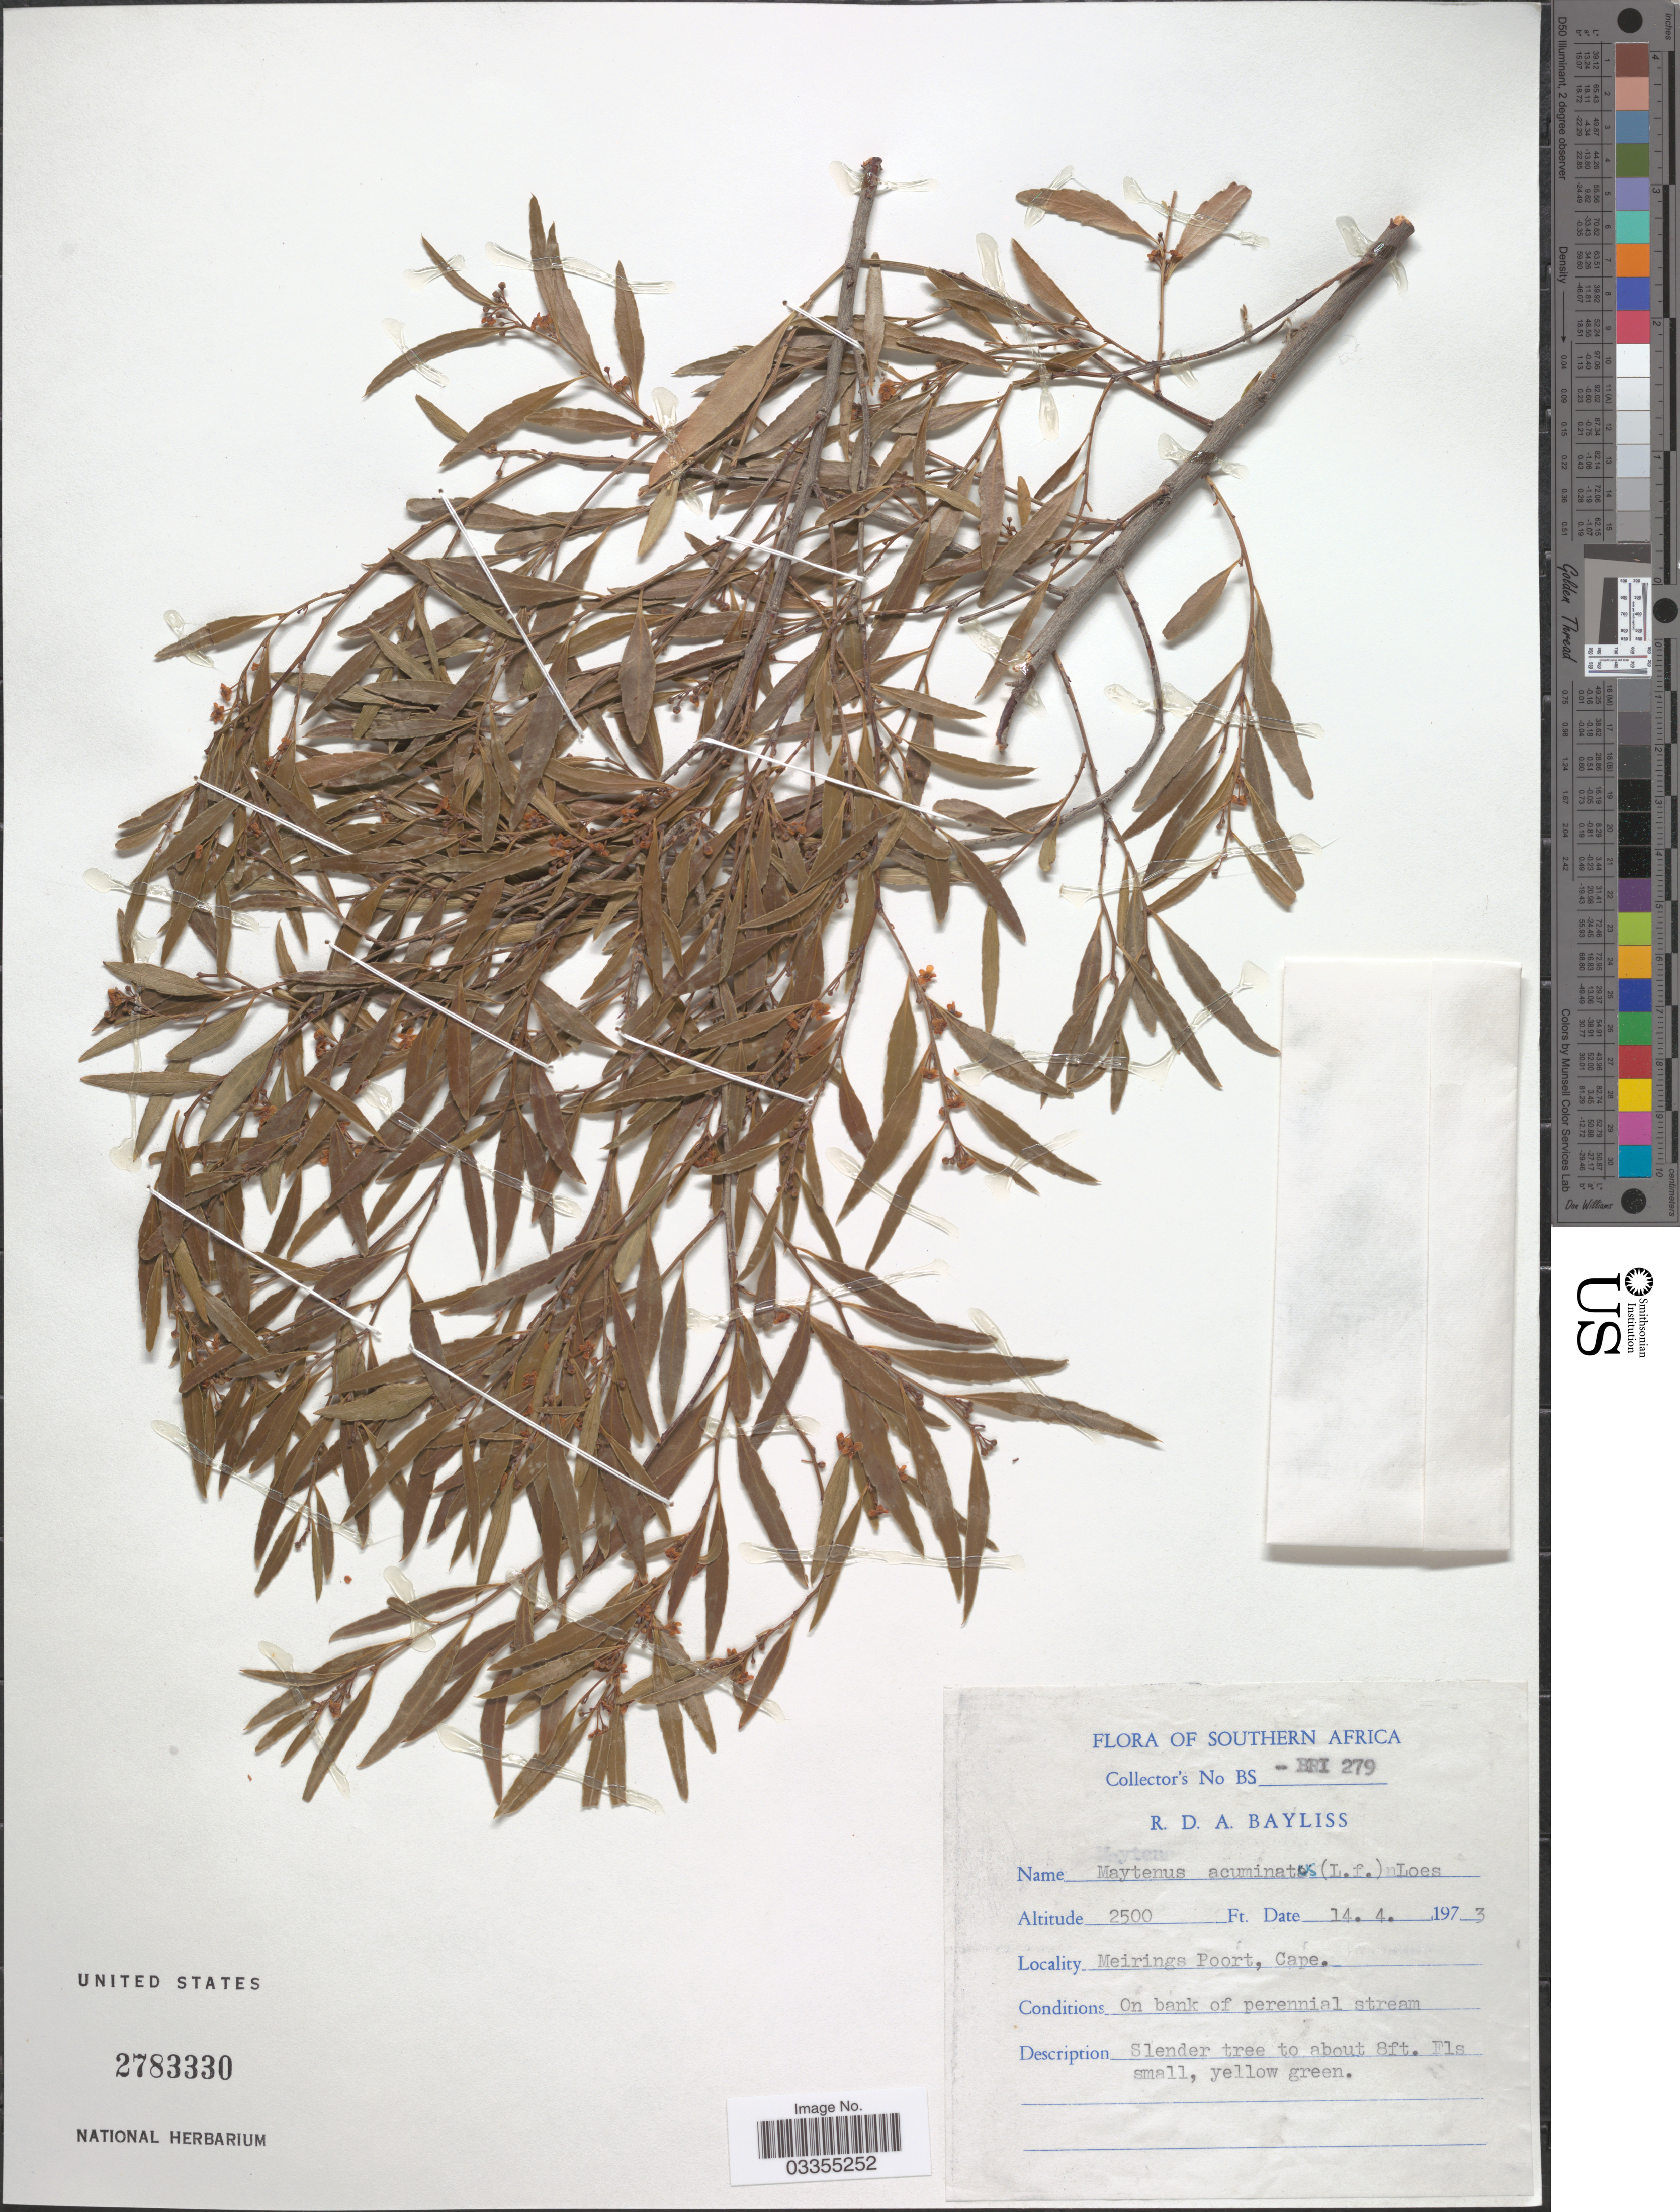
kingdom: Plantae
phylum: Tracheophyta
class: Magnoliopsida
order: Celastrales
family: Celastraceae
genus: Maytenus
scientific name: Maytenus acuminata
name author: (L. f.) Loes.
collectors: R. Bayliss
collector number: BS-BRI 279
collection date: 1973-04-14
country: South Africa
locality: Southern Africa. Meirings Poort, Cape.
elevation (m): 762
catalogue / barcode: US 2783330